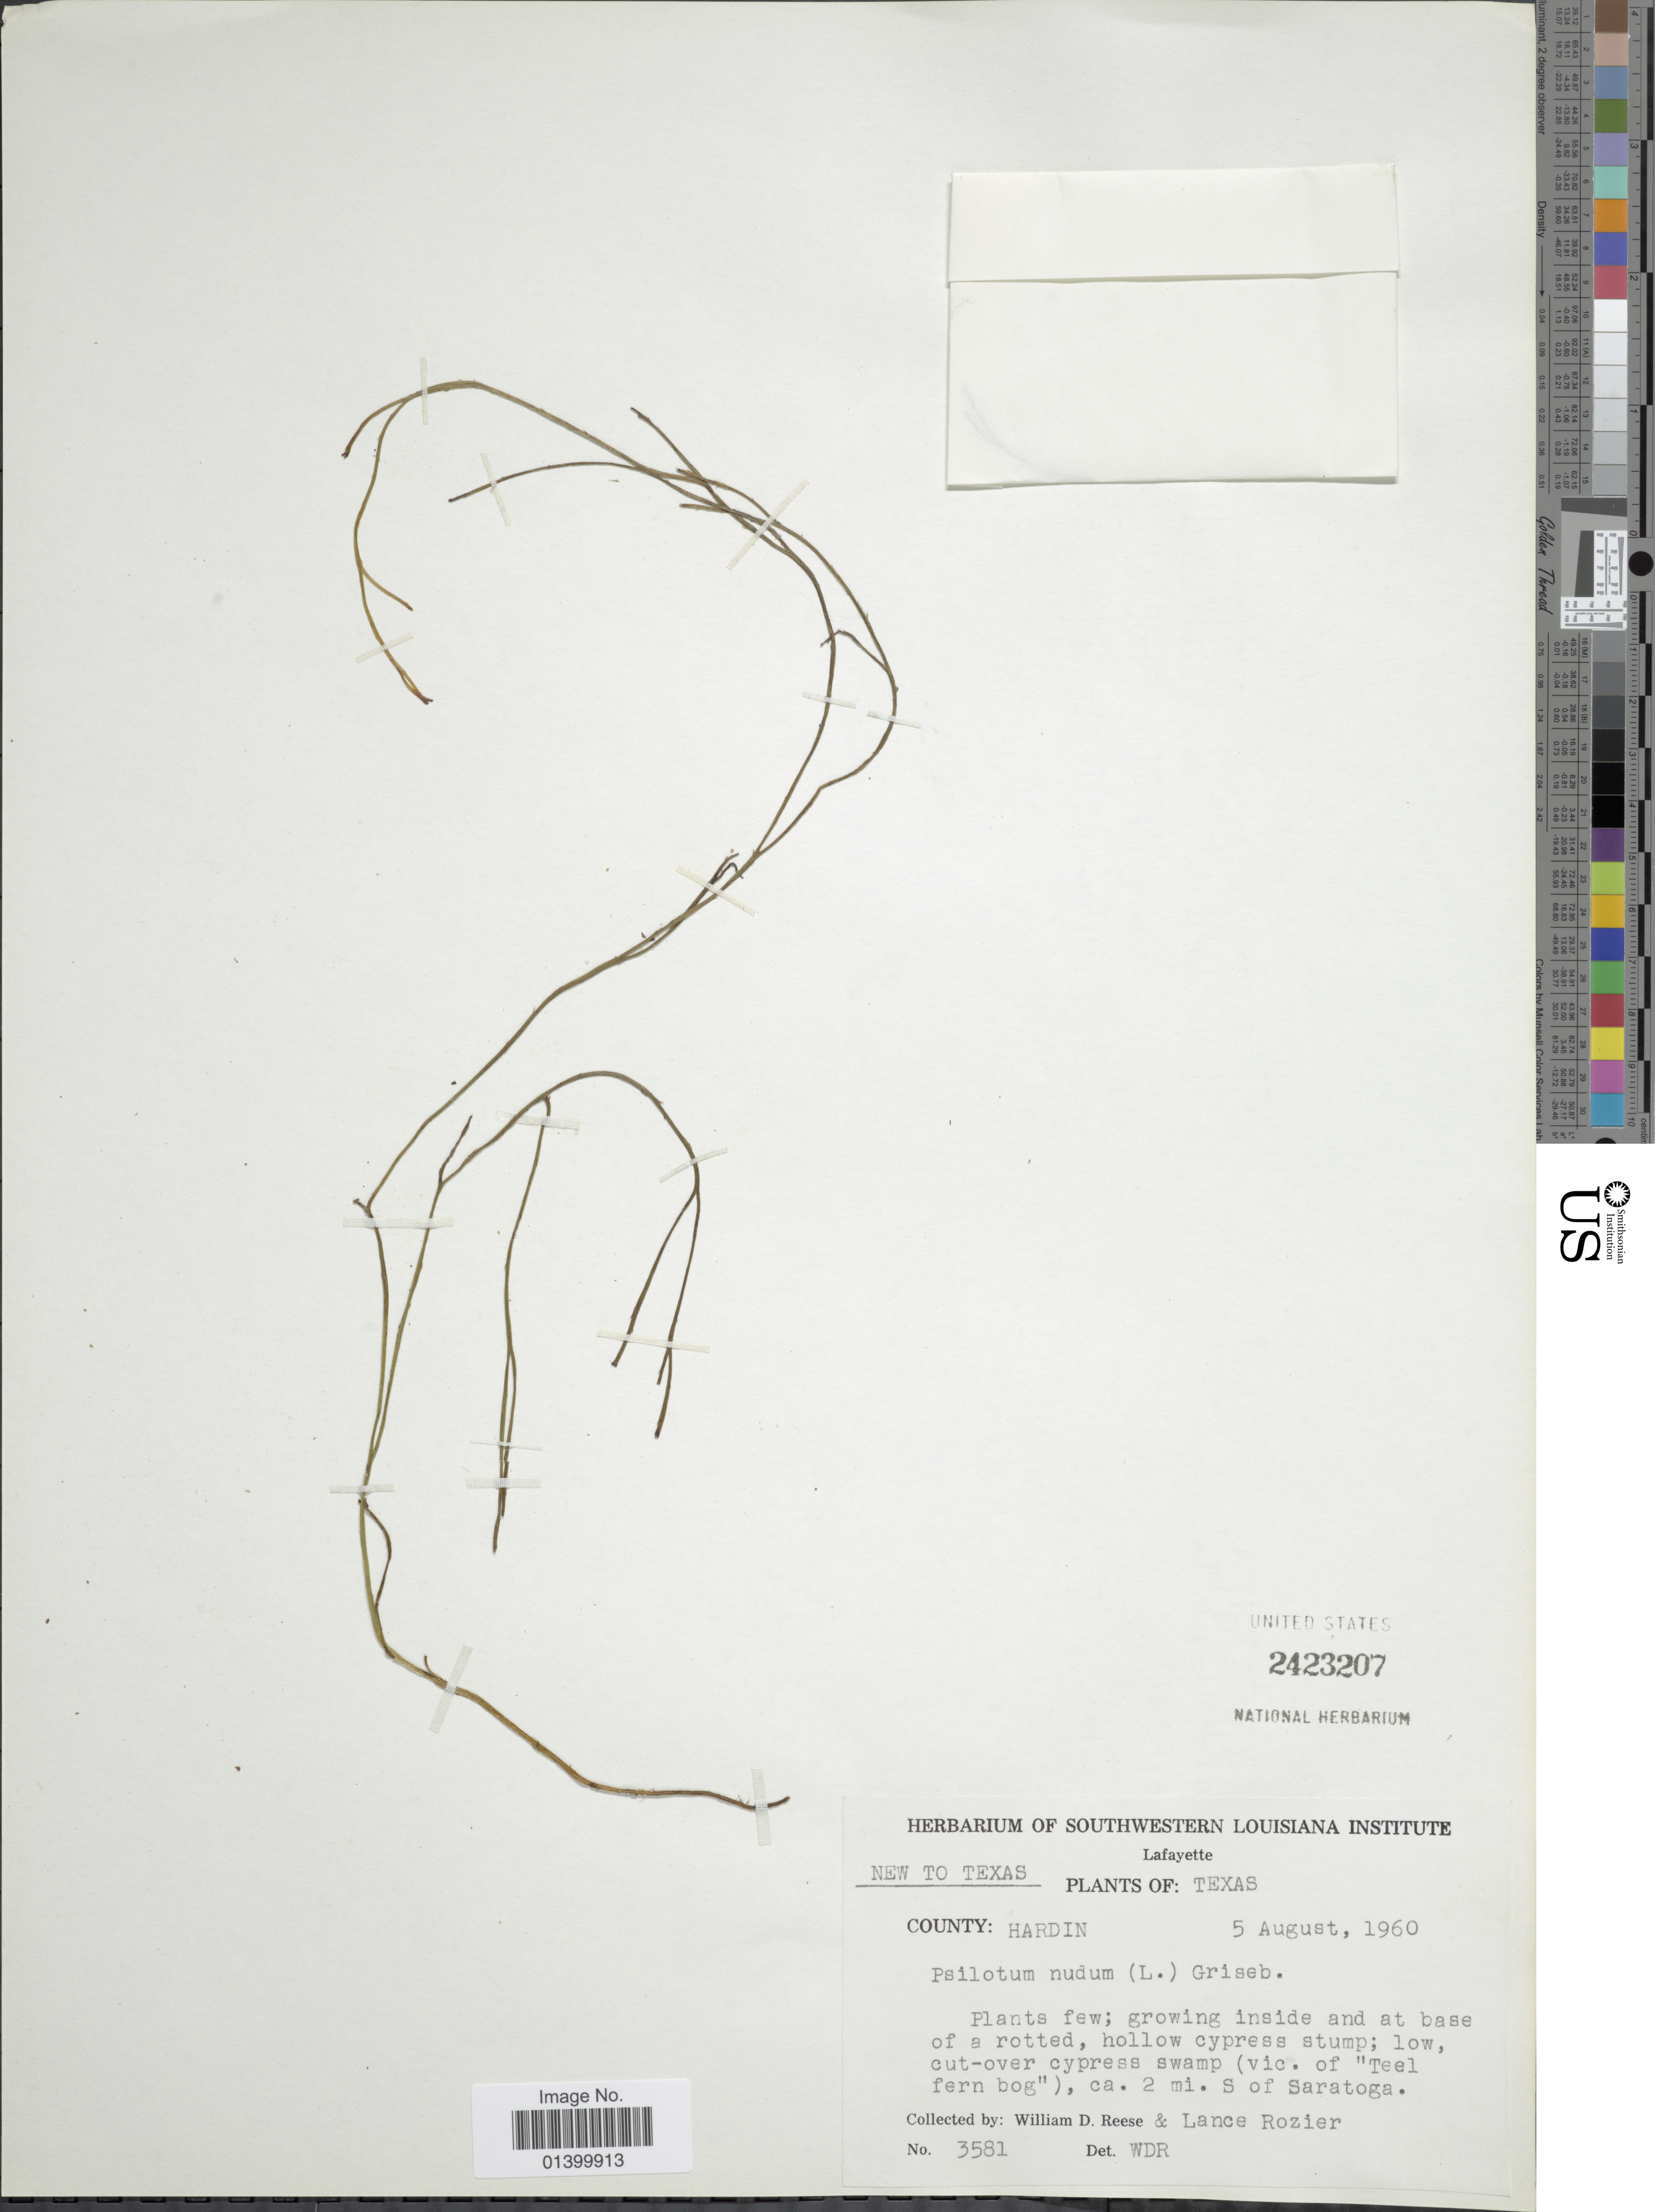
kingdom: Plantae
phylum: Tracheophyta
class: Polypodiopsida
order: Psilotales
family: Psilotaceae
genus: Psilotum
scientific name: Psilotum nudum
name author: (L.) P. Beauv.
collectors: W. Reese & L. Rozier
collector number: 3581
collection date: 1960-08-05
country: United States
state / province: Texas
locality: Lafayette. County: Hardin. V(ic. of "Teel fern bog"), Ca. 2 mi. S of Saratoga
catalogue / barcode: US 2423207